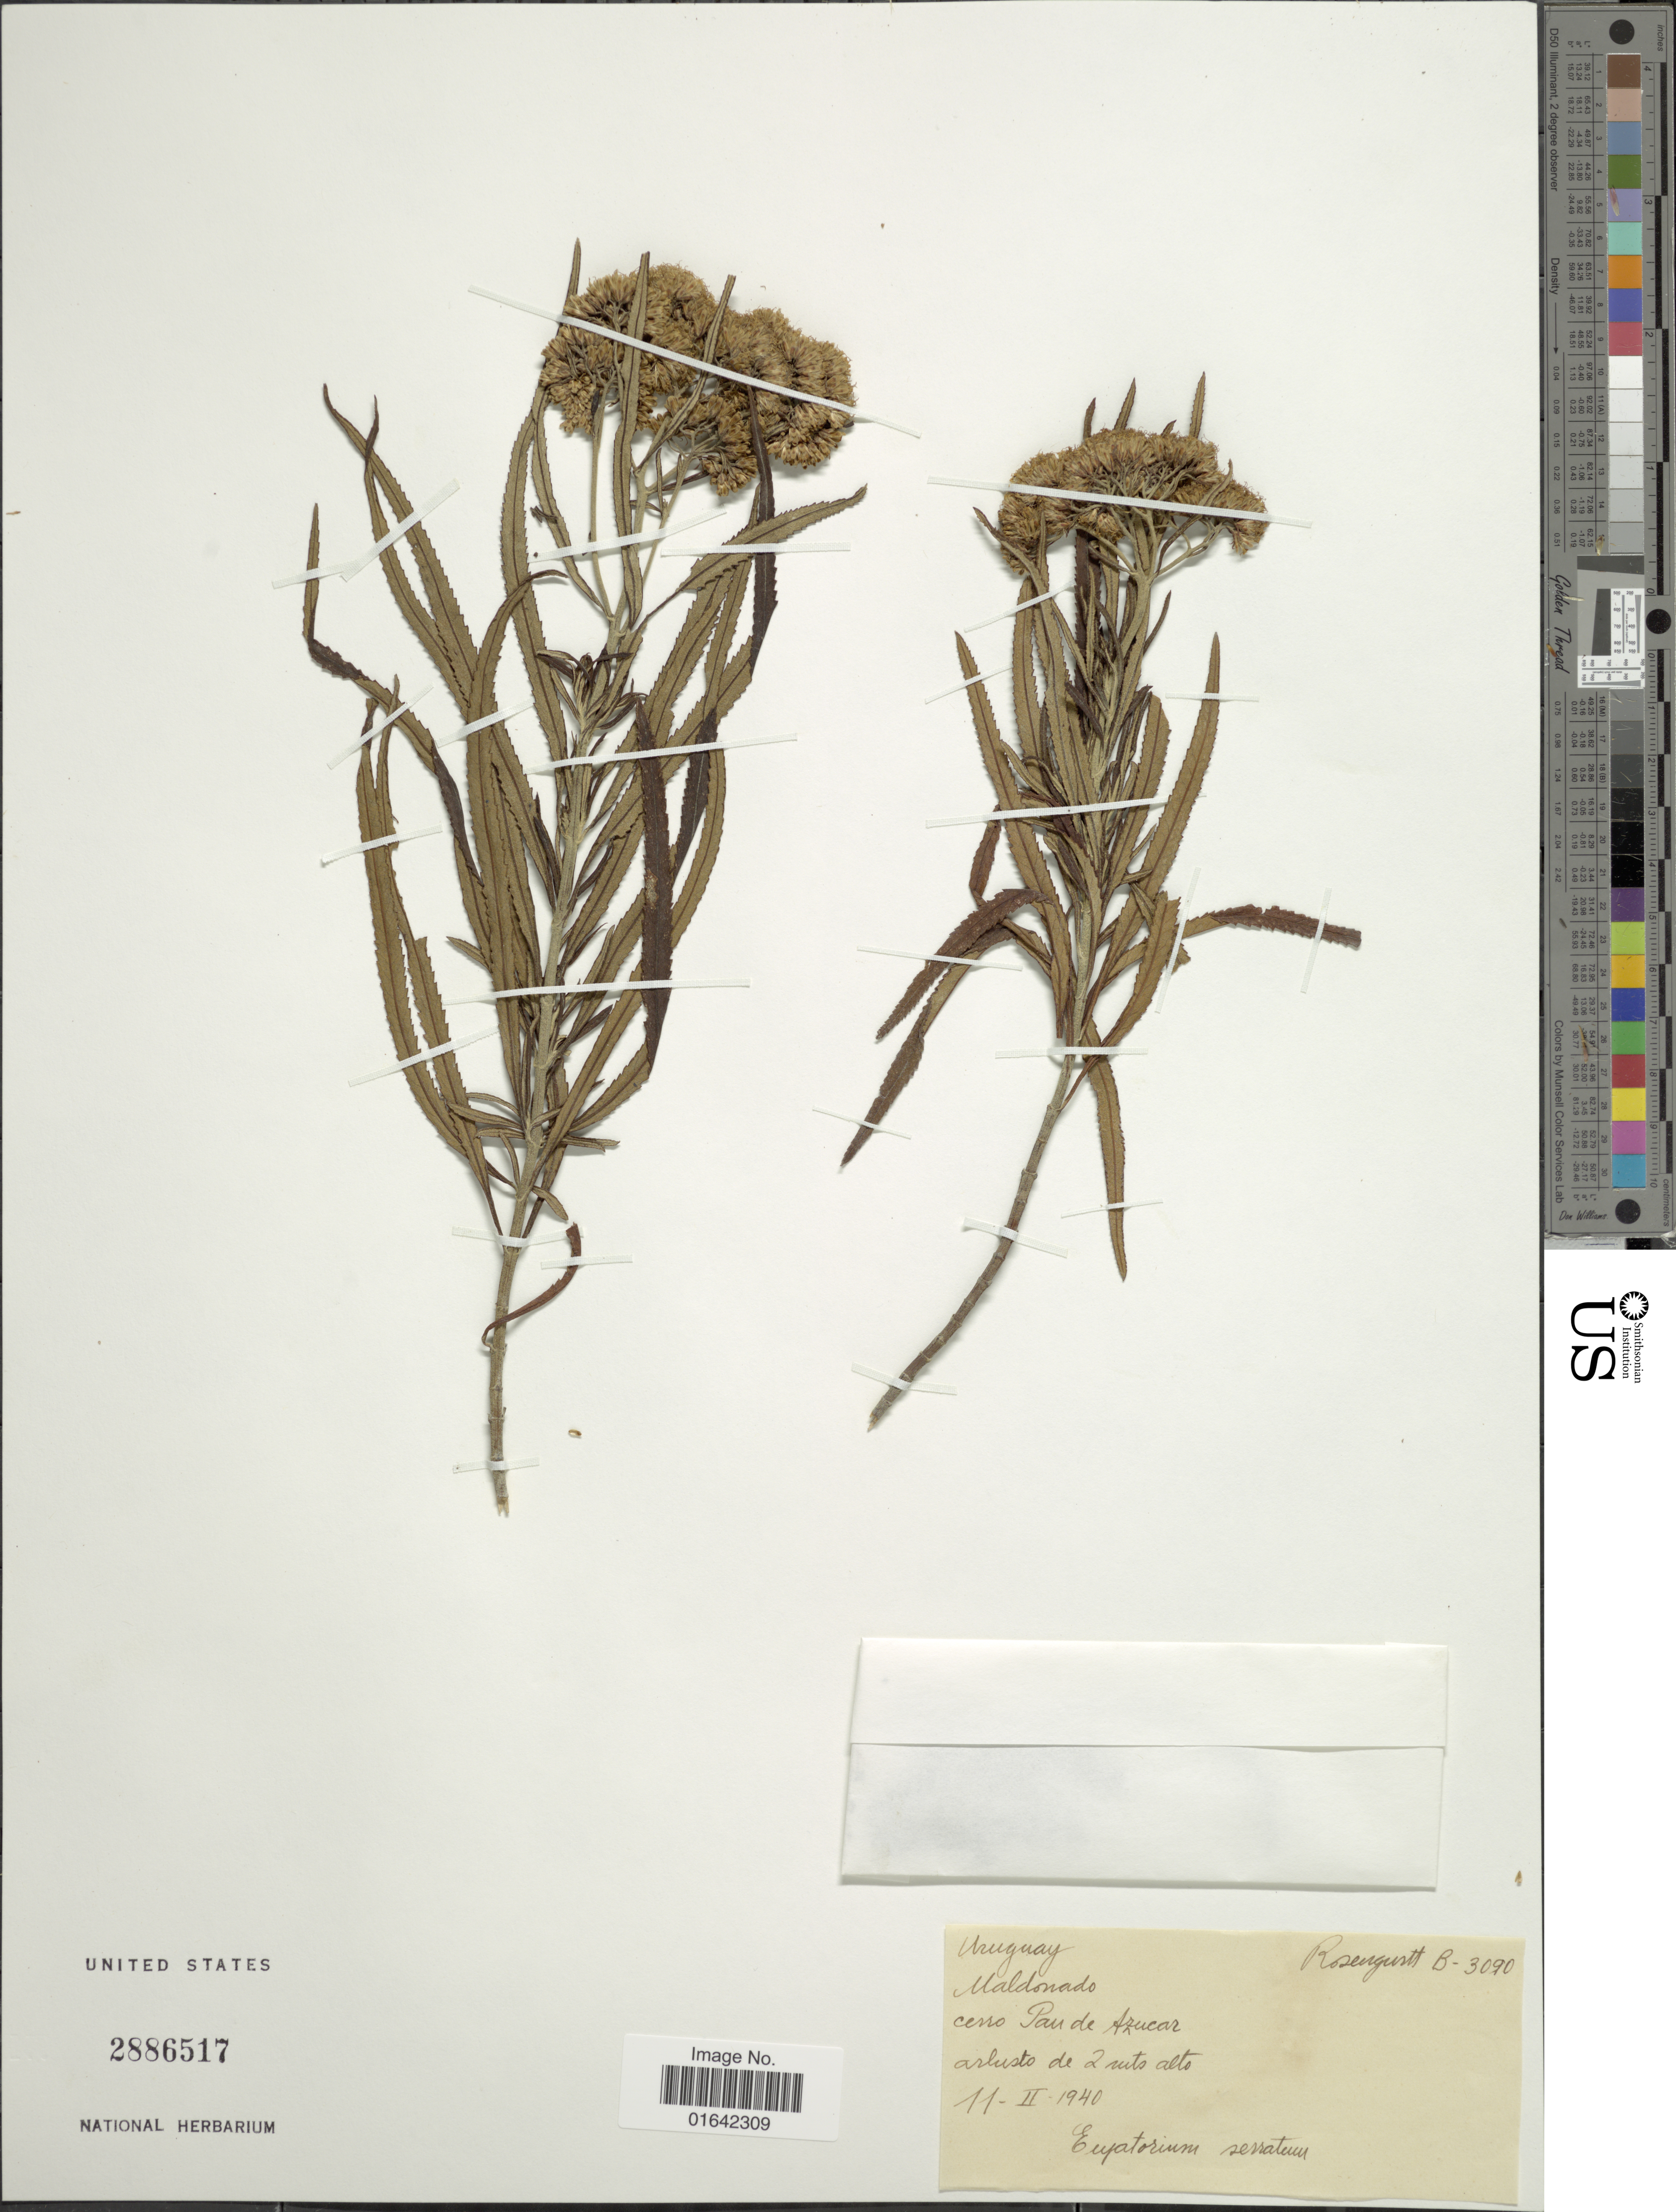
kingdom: Plantae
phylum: Tracheophyta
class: Magnoliopsida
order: Asterales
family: Asteraceae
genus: Grazielia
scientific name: Grazielia serrata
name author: (Spreng.) R.M. King & H. Rob.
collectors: B. Rosengurtt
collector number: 3090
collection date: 1940-02-11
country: Uruguay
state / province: Maldonado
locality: Cerro Pau de Azucar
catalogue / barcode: US 2886517